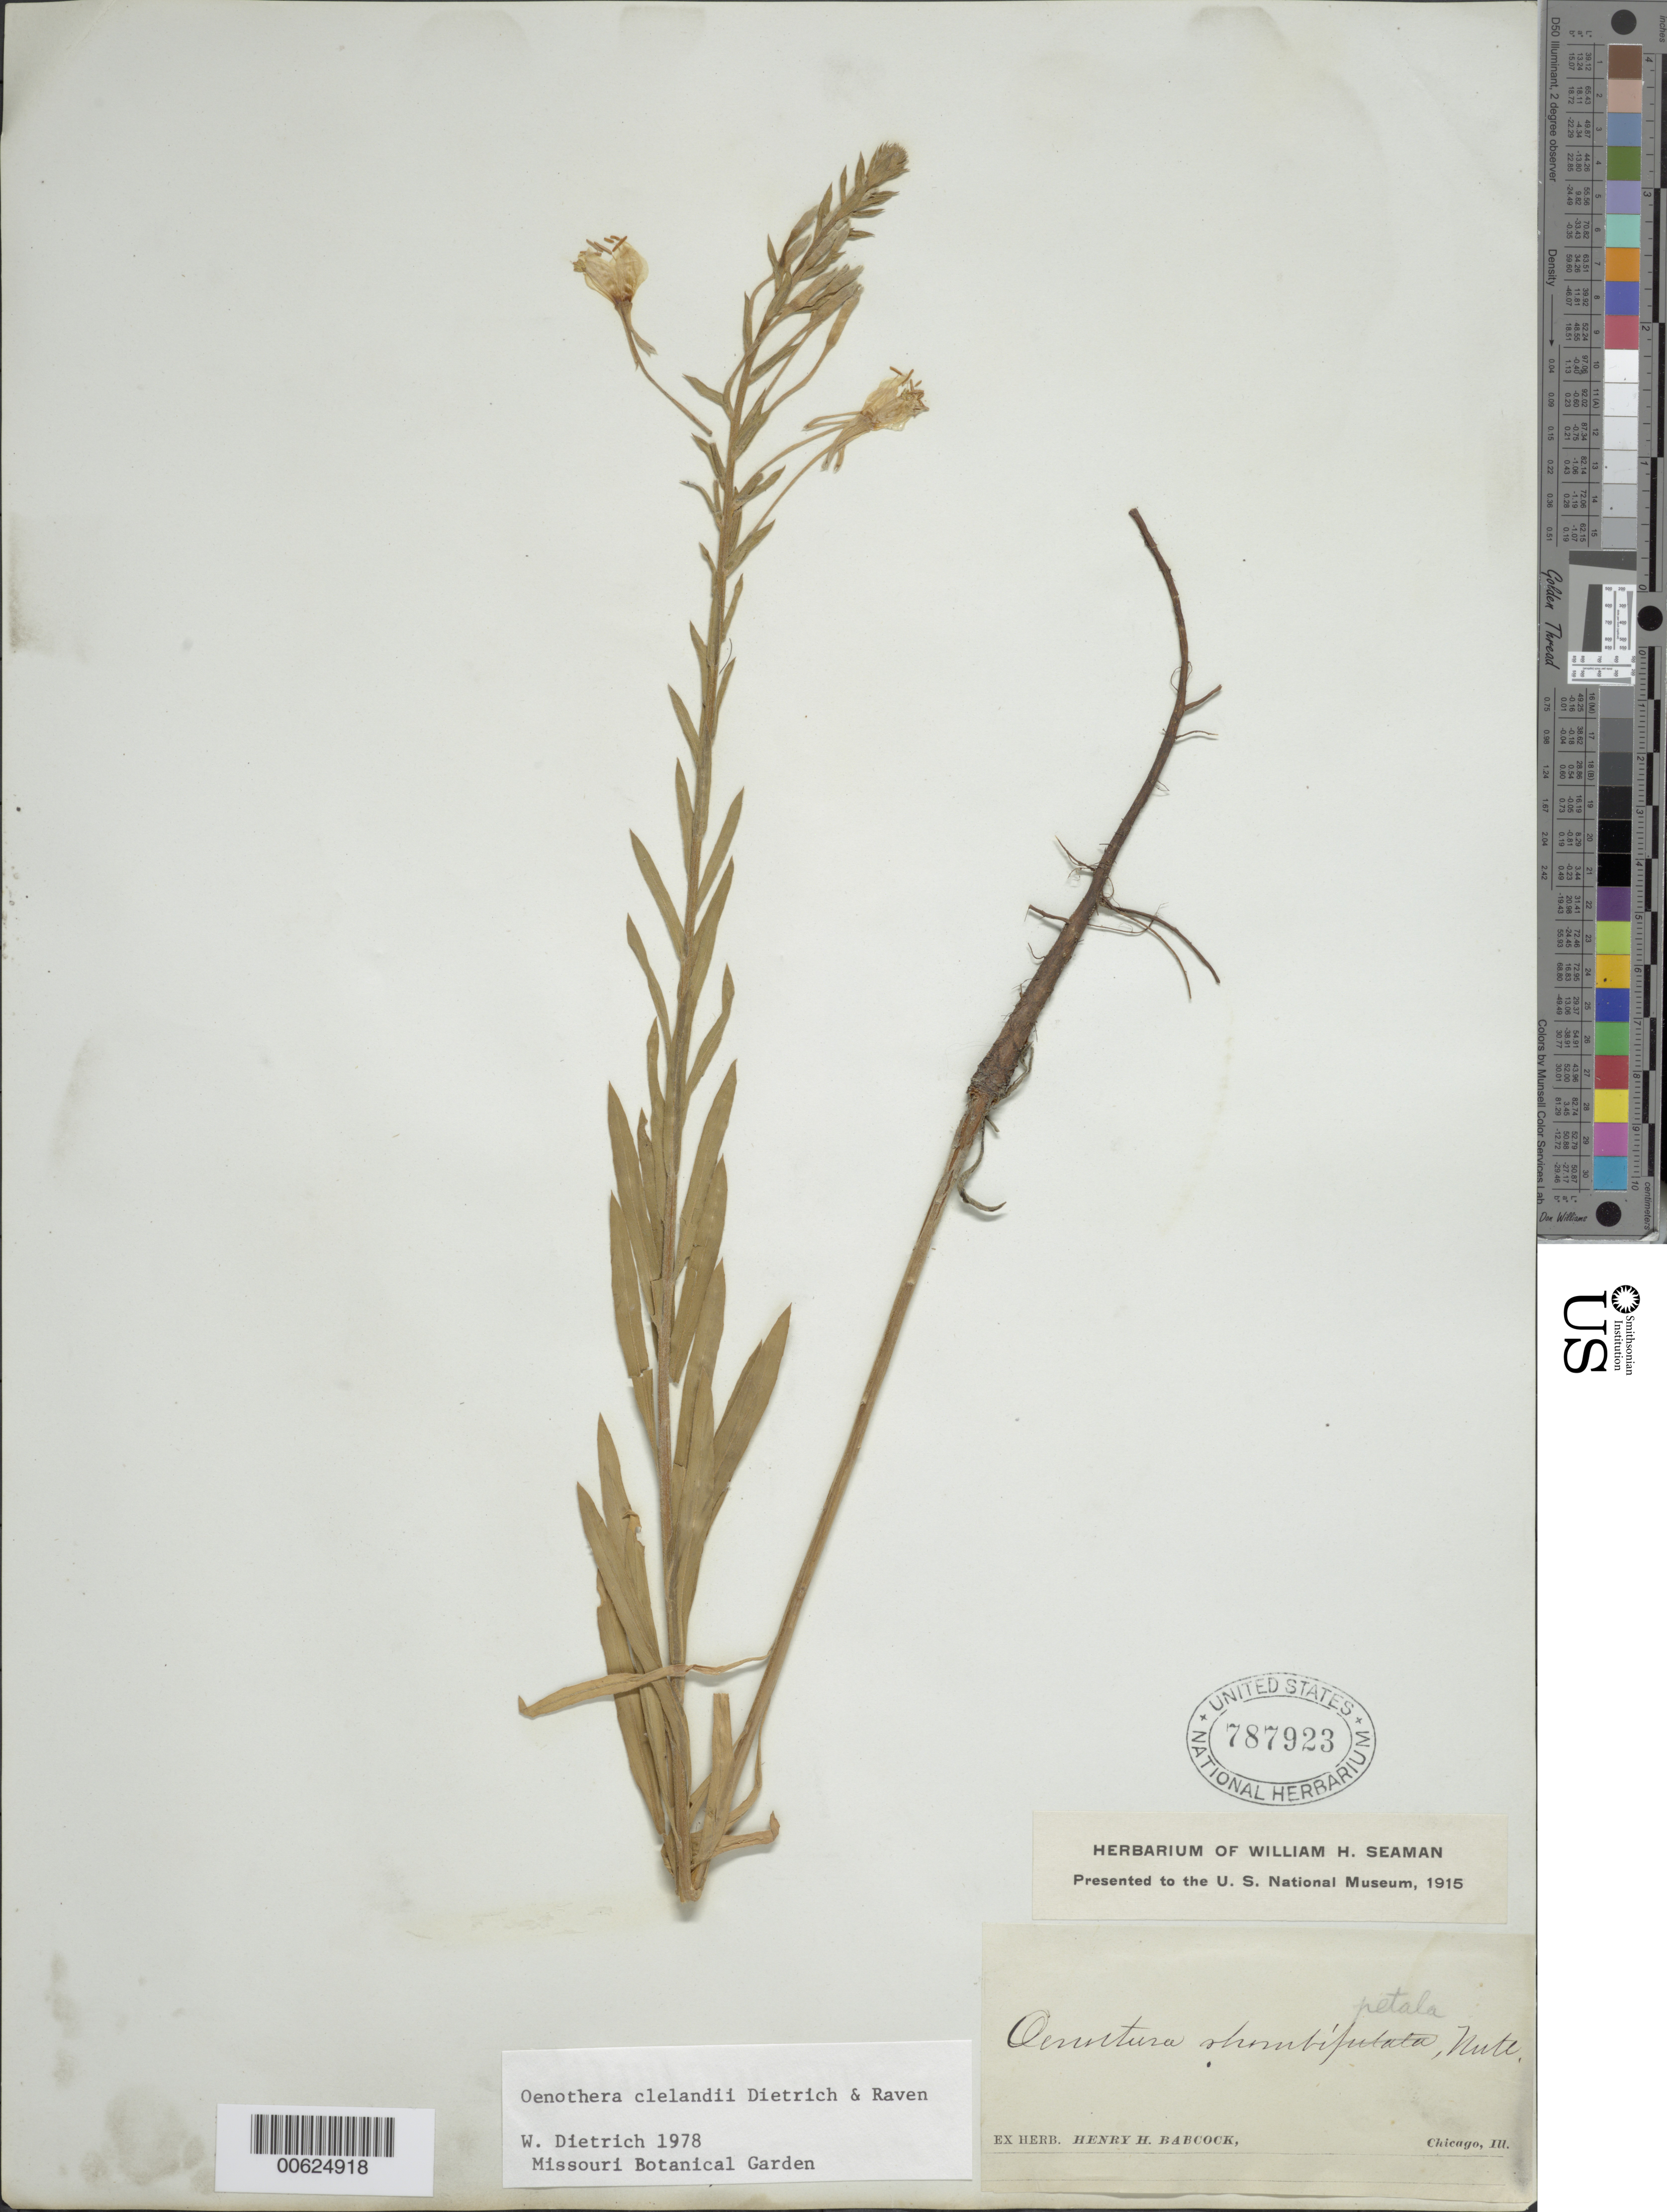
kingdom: Plantae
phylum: Tracheophyta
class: Magnoliopsida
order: Myrtales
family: Onagraceae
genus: Oenothera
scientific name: Oenothera clelandii W. Dietr., P.H. Raven & W.L. Wagner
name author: W. Dietr. et al.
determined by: Dietrich, W.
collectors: H. Babcock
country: United States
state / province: Illinois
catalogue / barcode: US 787923